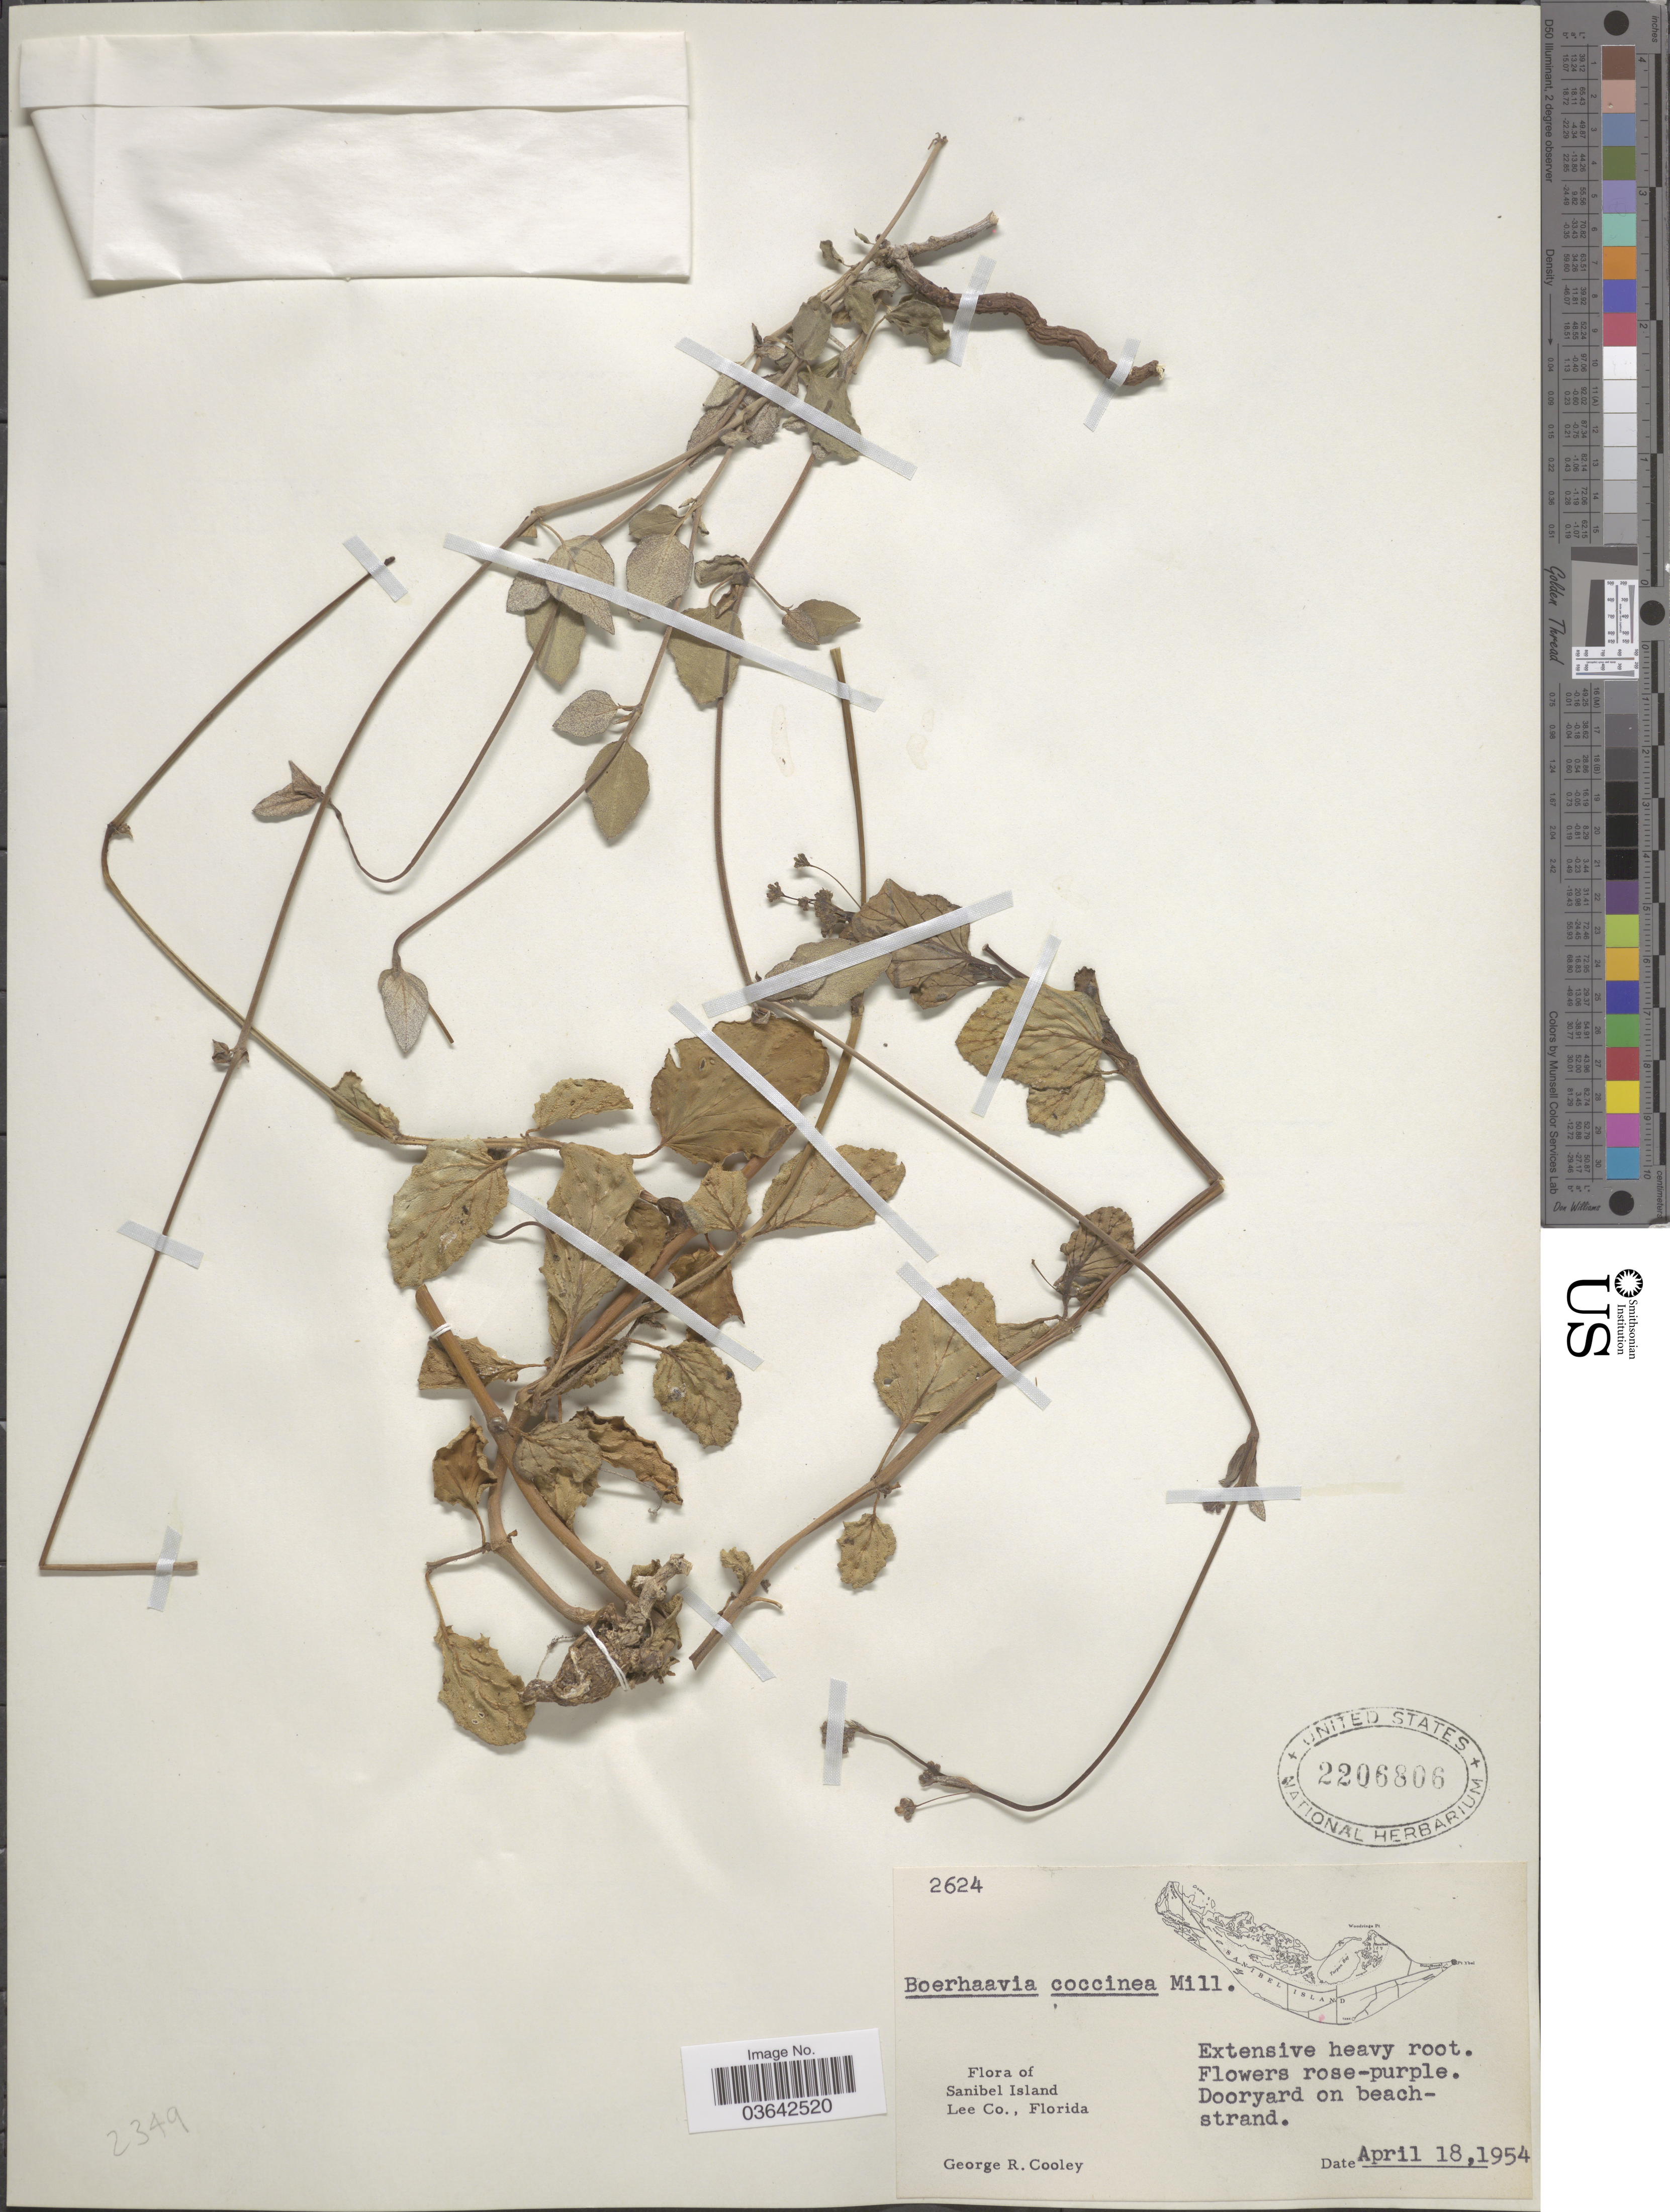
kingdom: Plantae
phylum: Tracheophyta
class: Magnoliopsida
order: Caryophyllales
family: Nyctaginaceae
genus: Boerhavia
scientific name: Boerhavia coccinea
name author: Mill.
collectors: G. R. Cooley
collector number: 2624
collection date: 1954-04-18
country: United States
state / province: Florida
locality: Sanibel Island. Lee Co.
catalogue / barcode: US 2206806